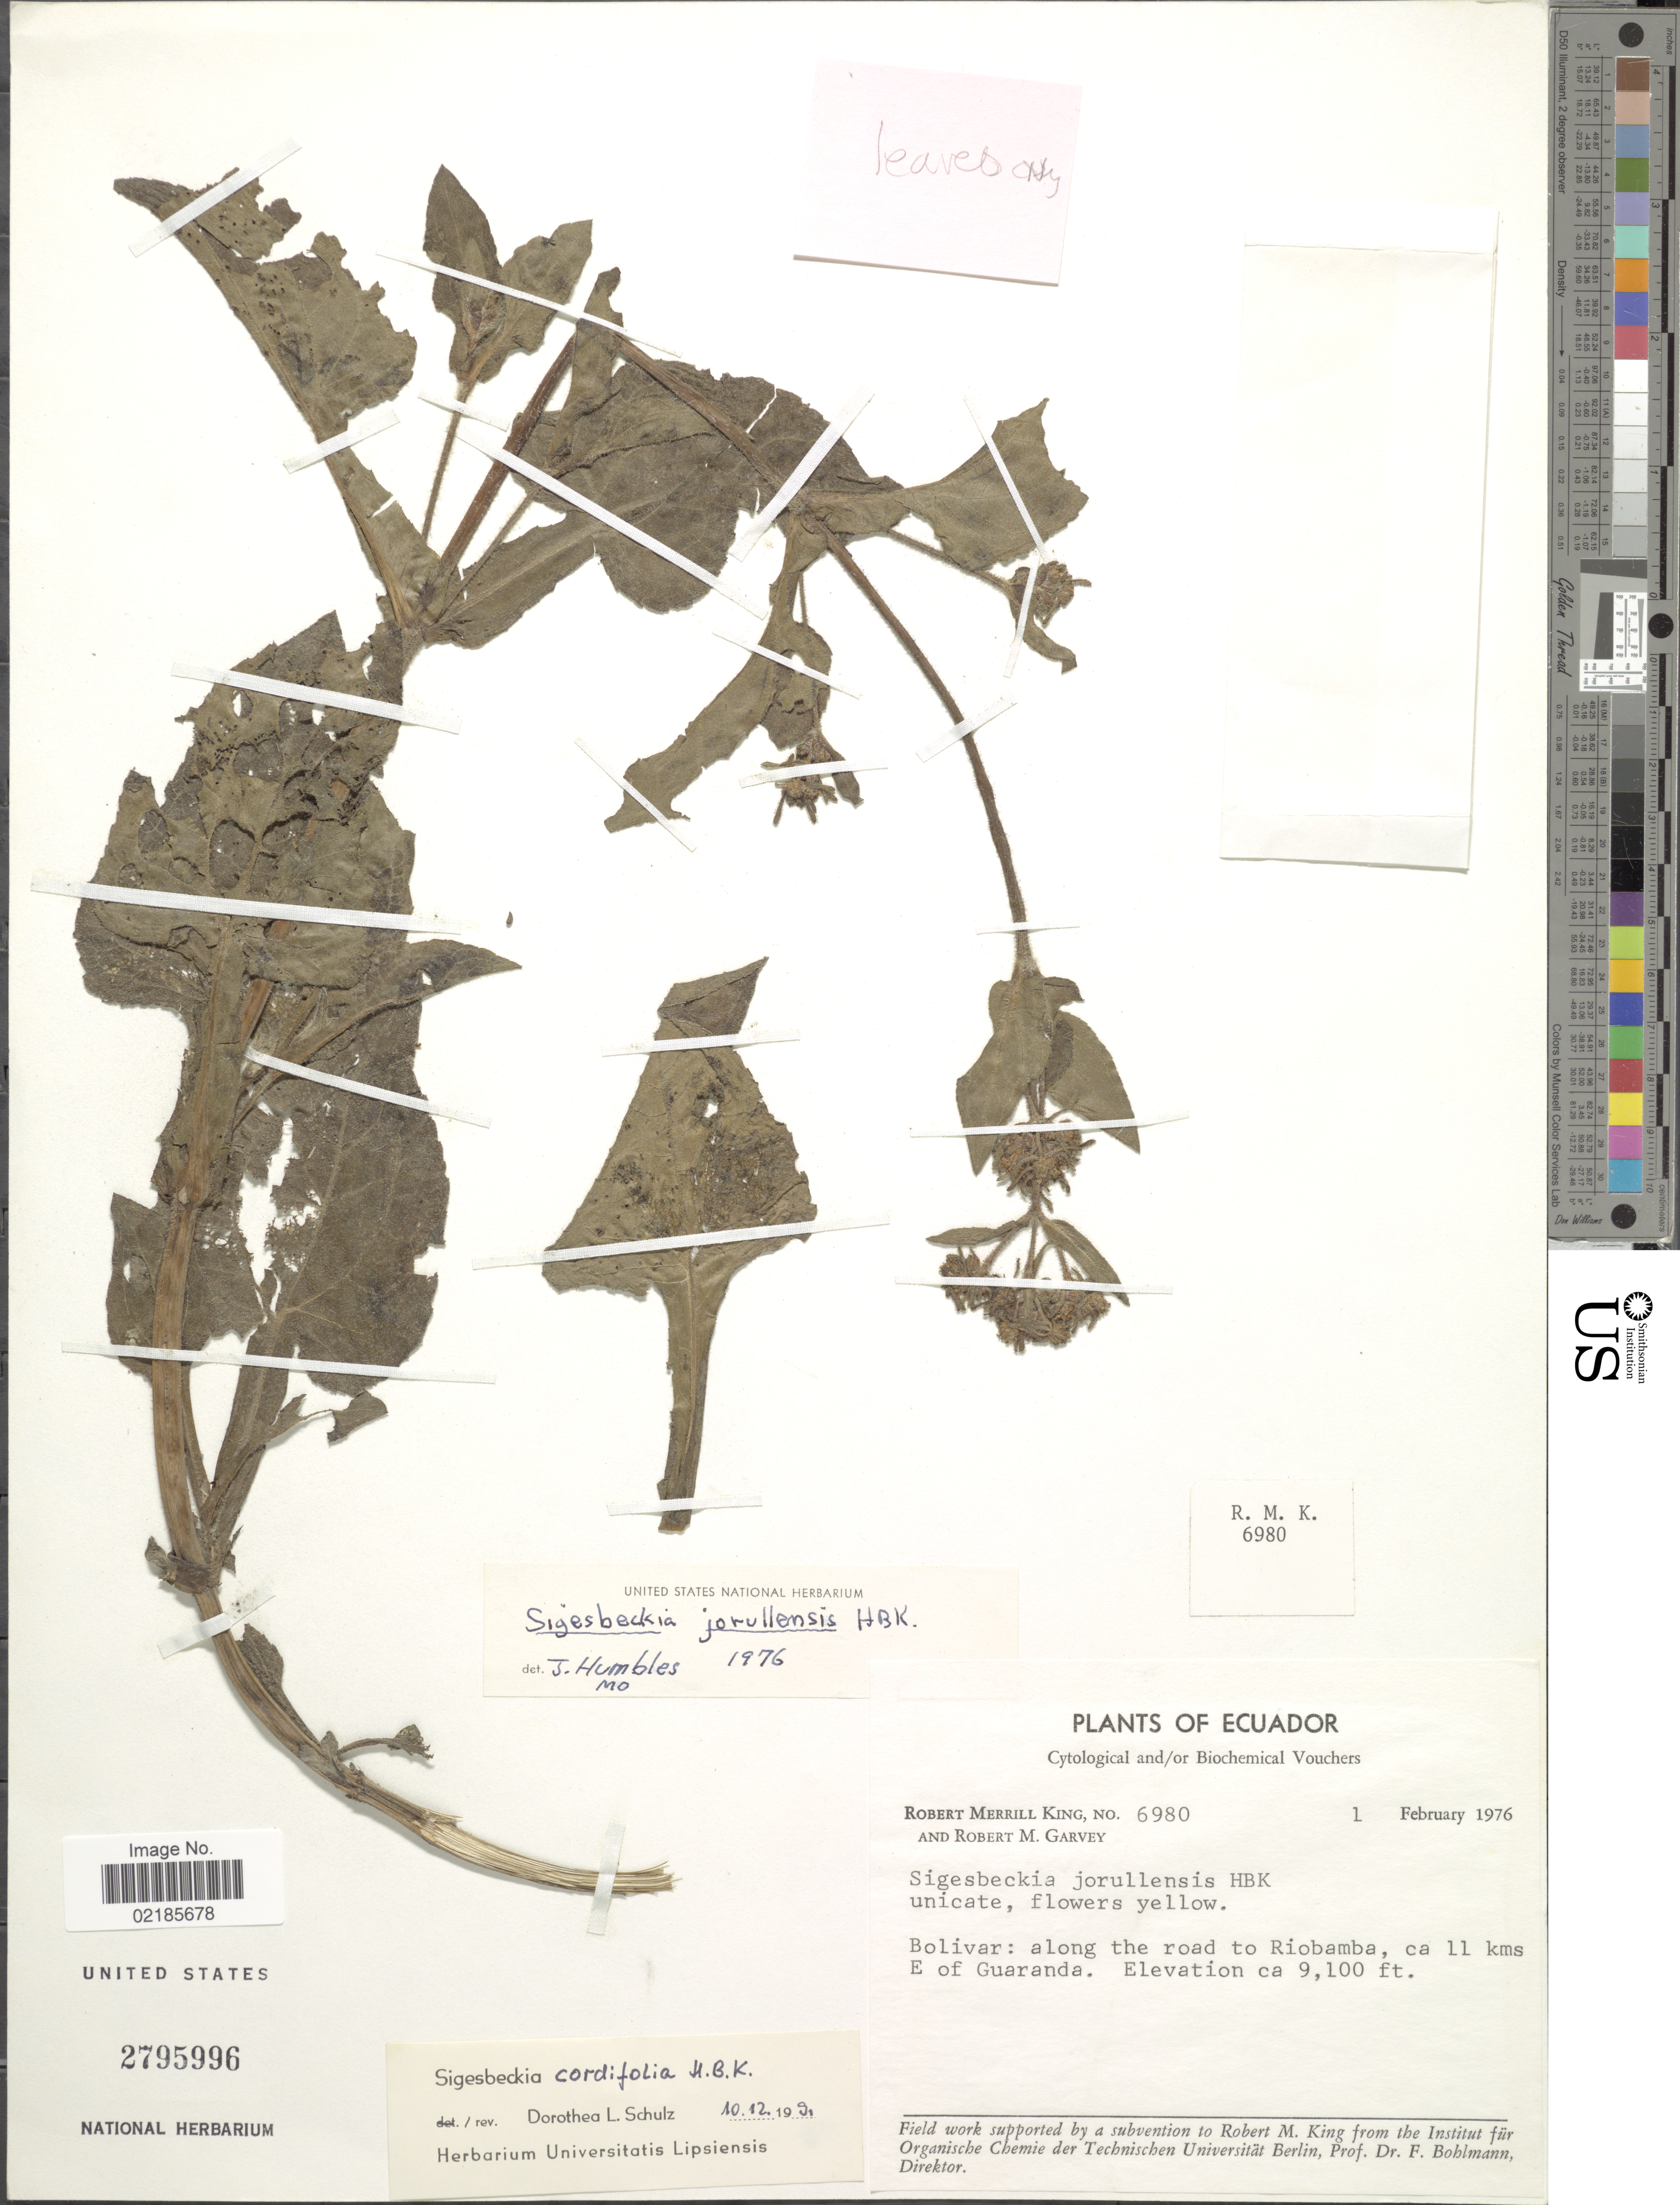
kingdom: Plantae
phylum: Tracheophyta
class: Magnoliopsida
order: Asterales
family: Asteraceae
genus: Sigesbeckia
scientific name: Sigesbeckia jorullensis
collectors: R. M. King & R. Garvey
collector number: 6980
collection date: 1976-02-01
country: Ecuador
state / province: Bolívar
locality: Along the road to Riobamba, ca 11 kms E of Guaranda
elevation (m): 2774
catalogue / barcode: US 2795996